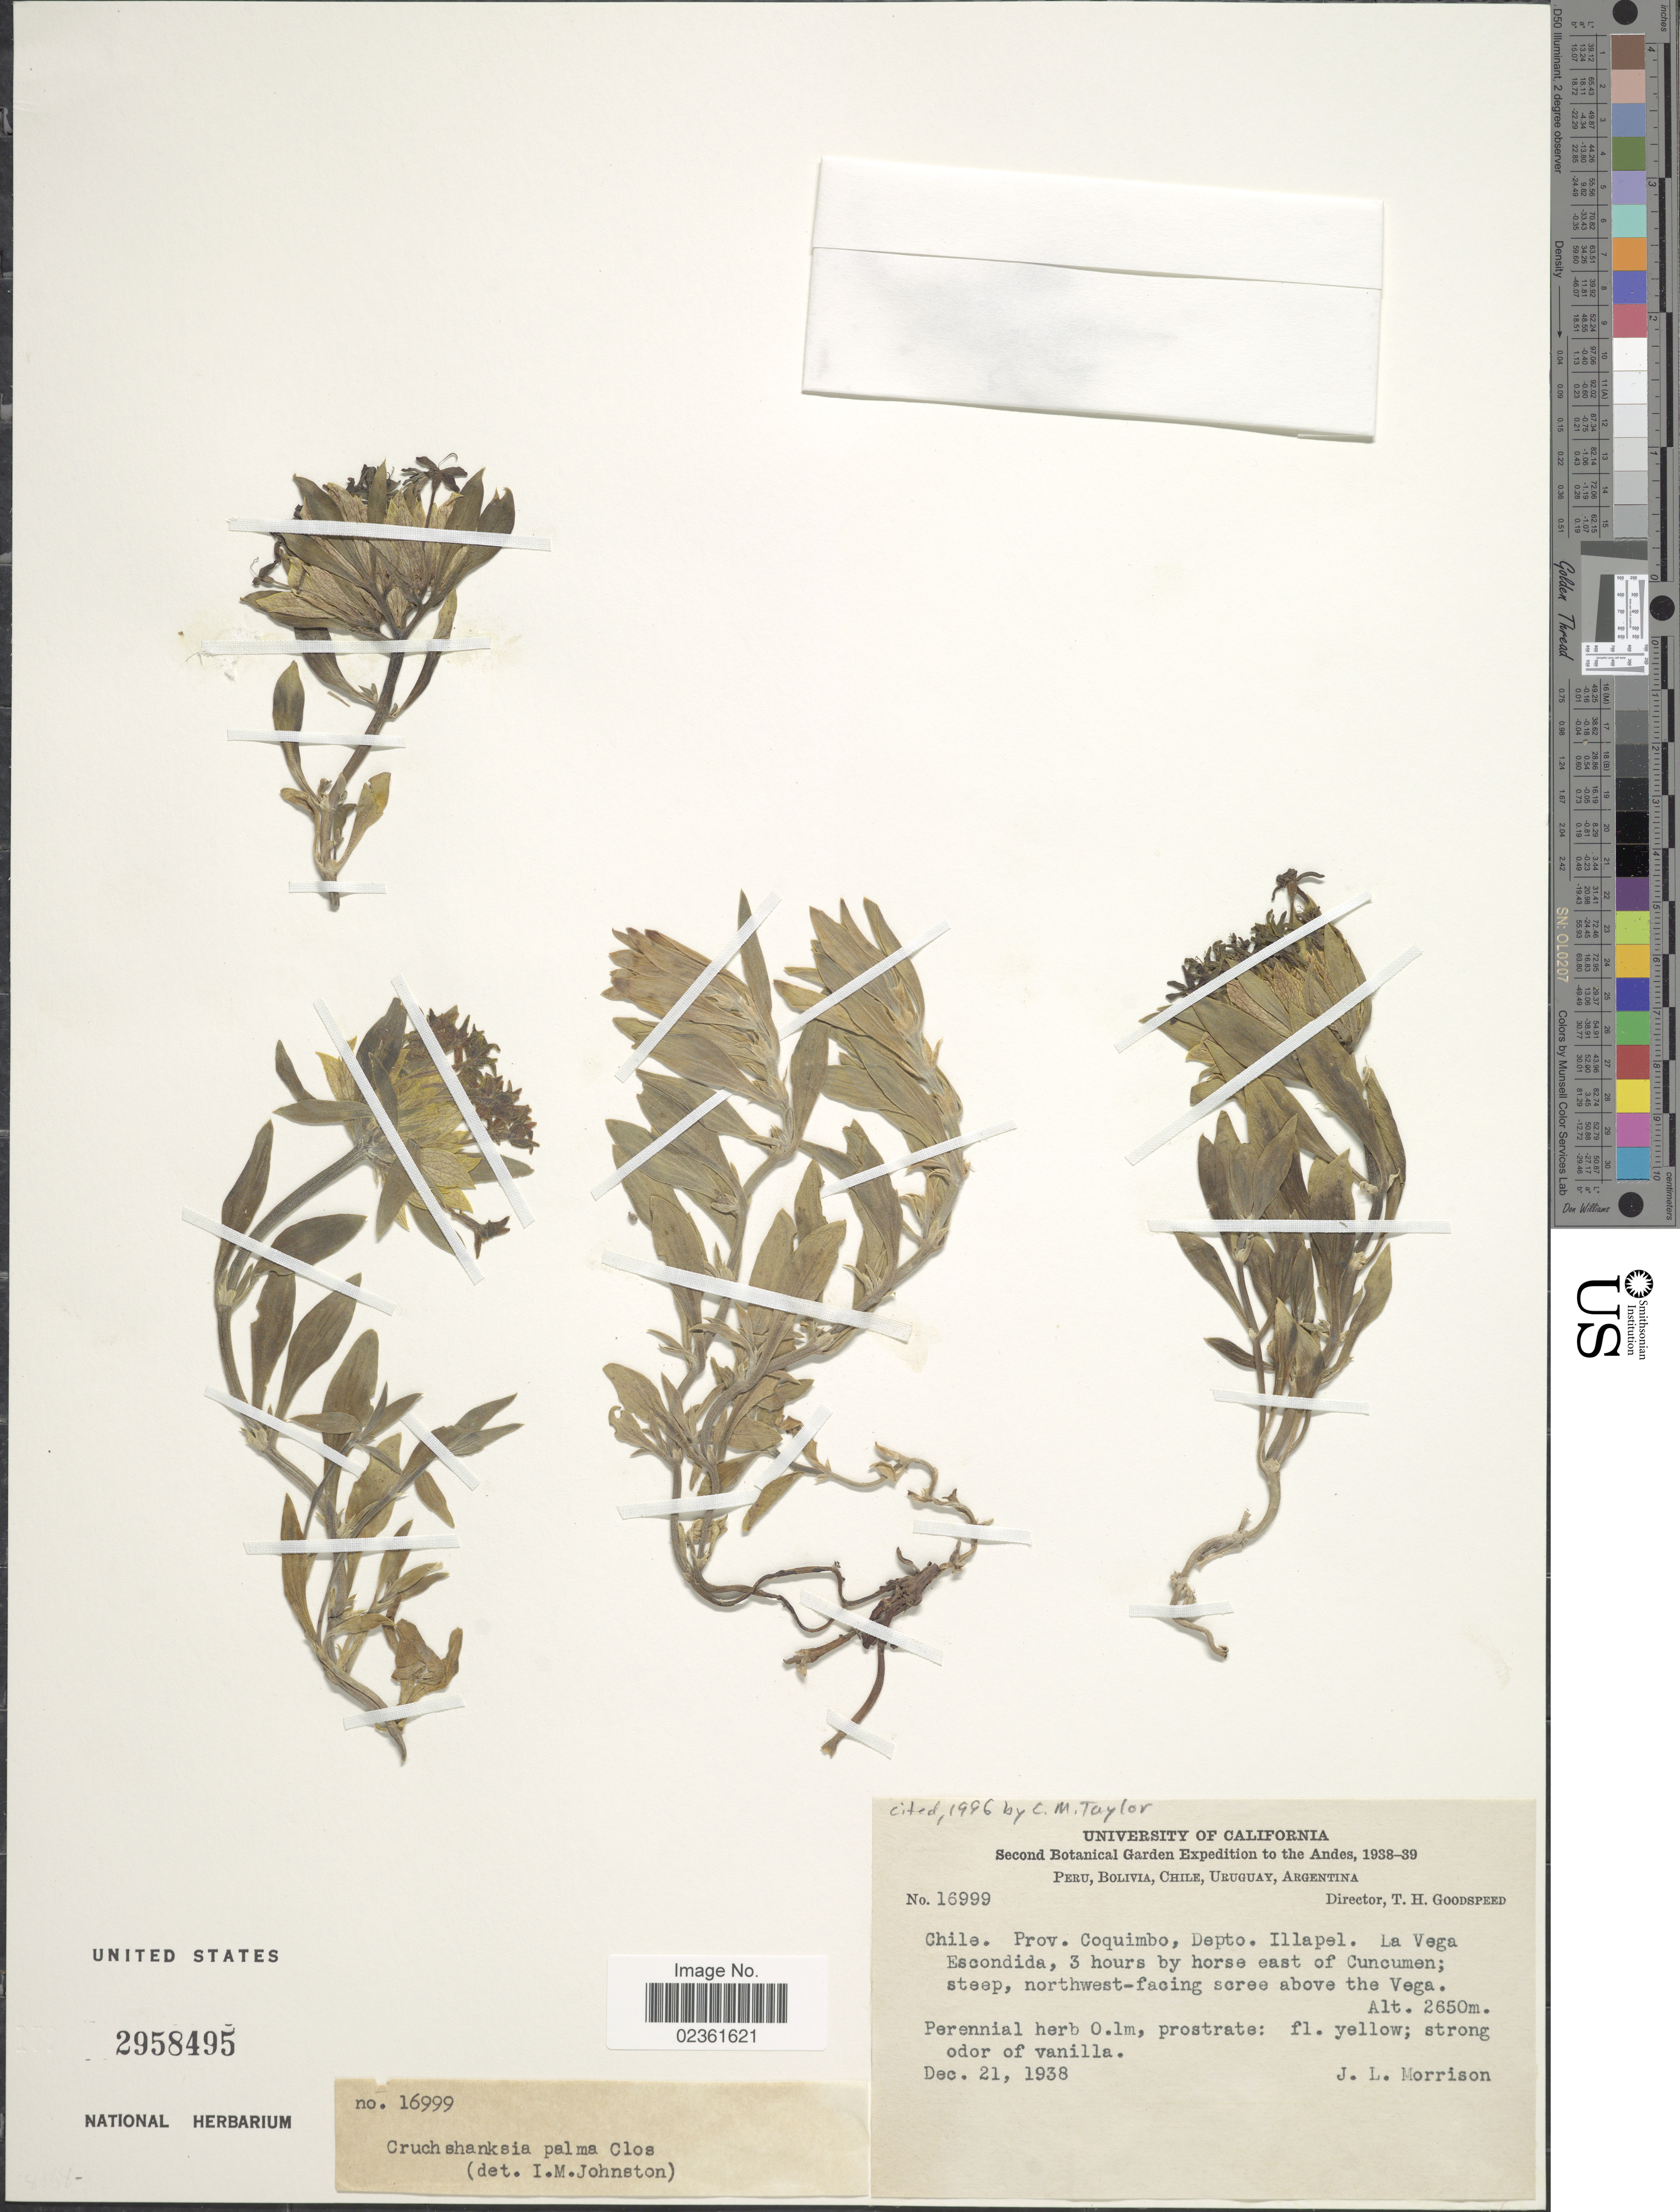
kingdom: Plantae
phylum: Tracheophyta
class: Magnoliopsida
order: Gentianales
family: Rubiaceae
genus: Cruckshanksia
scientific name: Cruckshanksia palmae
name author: Clos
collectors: J. Morrison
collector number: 16999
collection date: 1938-12-21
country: Chile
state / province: Coquimbo (IV)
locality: Depto. Illapel, La Vega Escondida, 3 hours by horse east of Cuncumen; steep, northwest-facing scree above the Vega.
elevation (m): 2650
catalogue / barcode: US 2958495